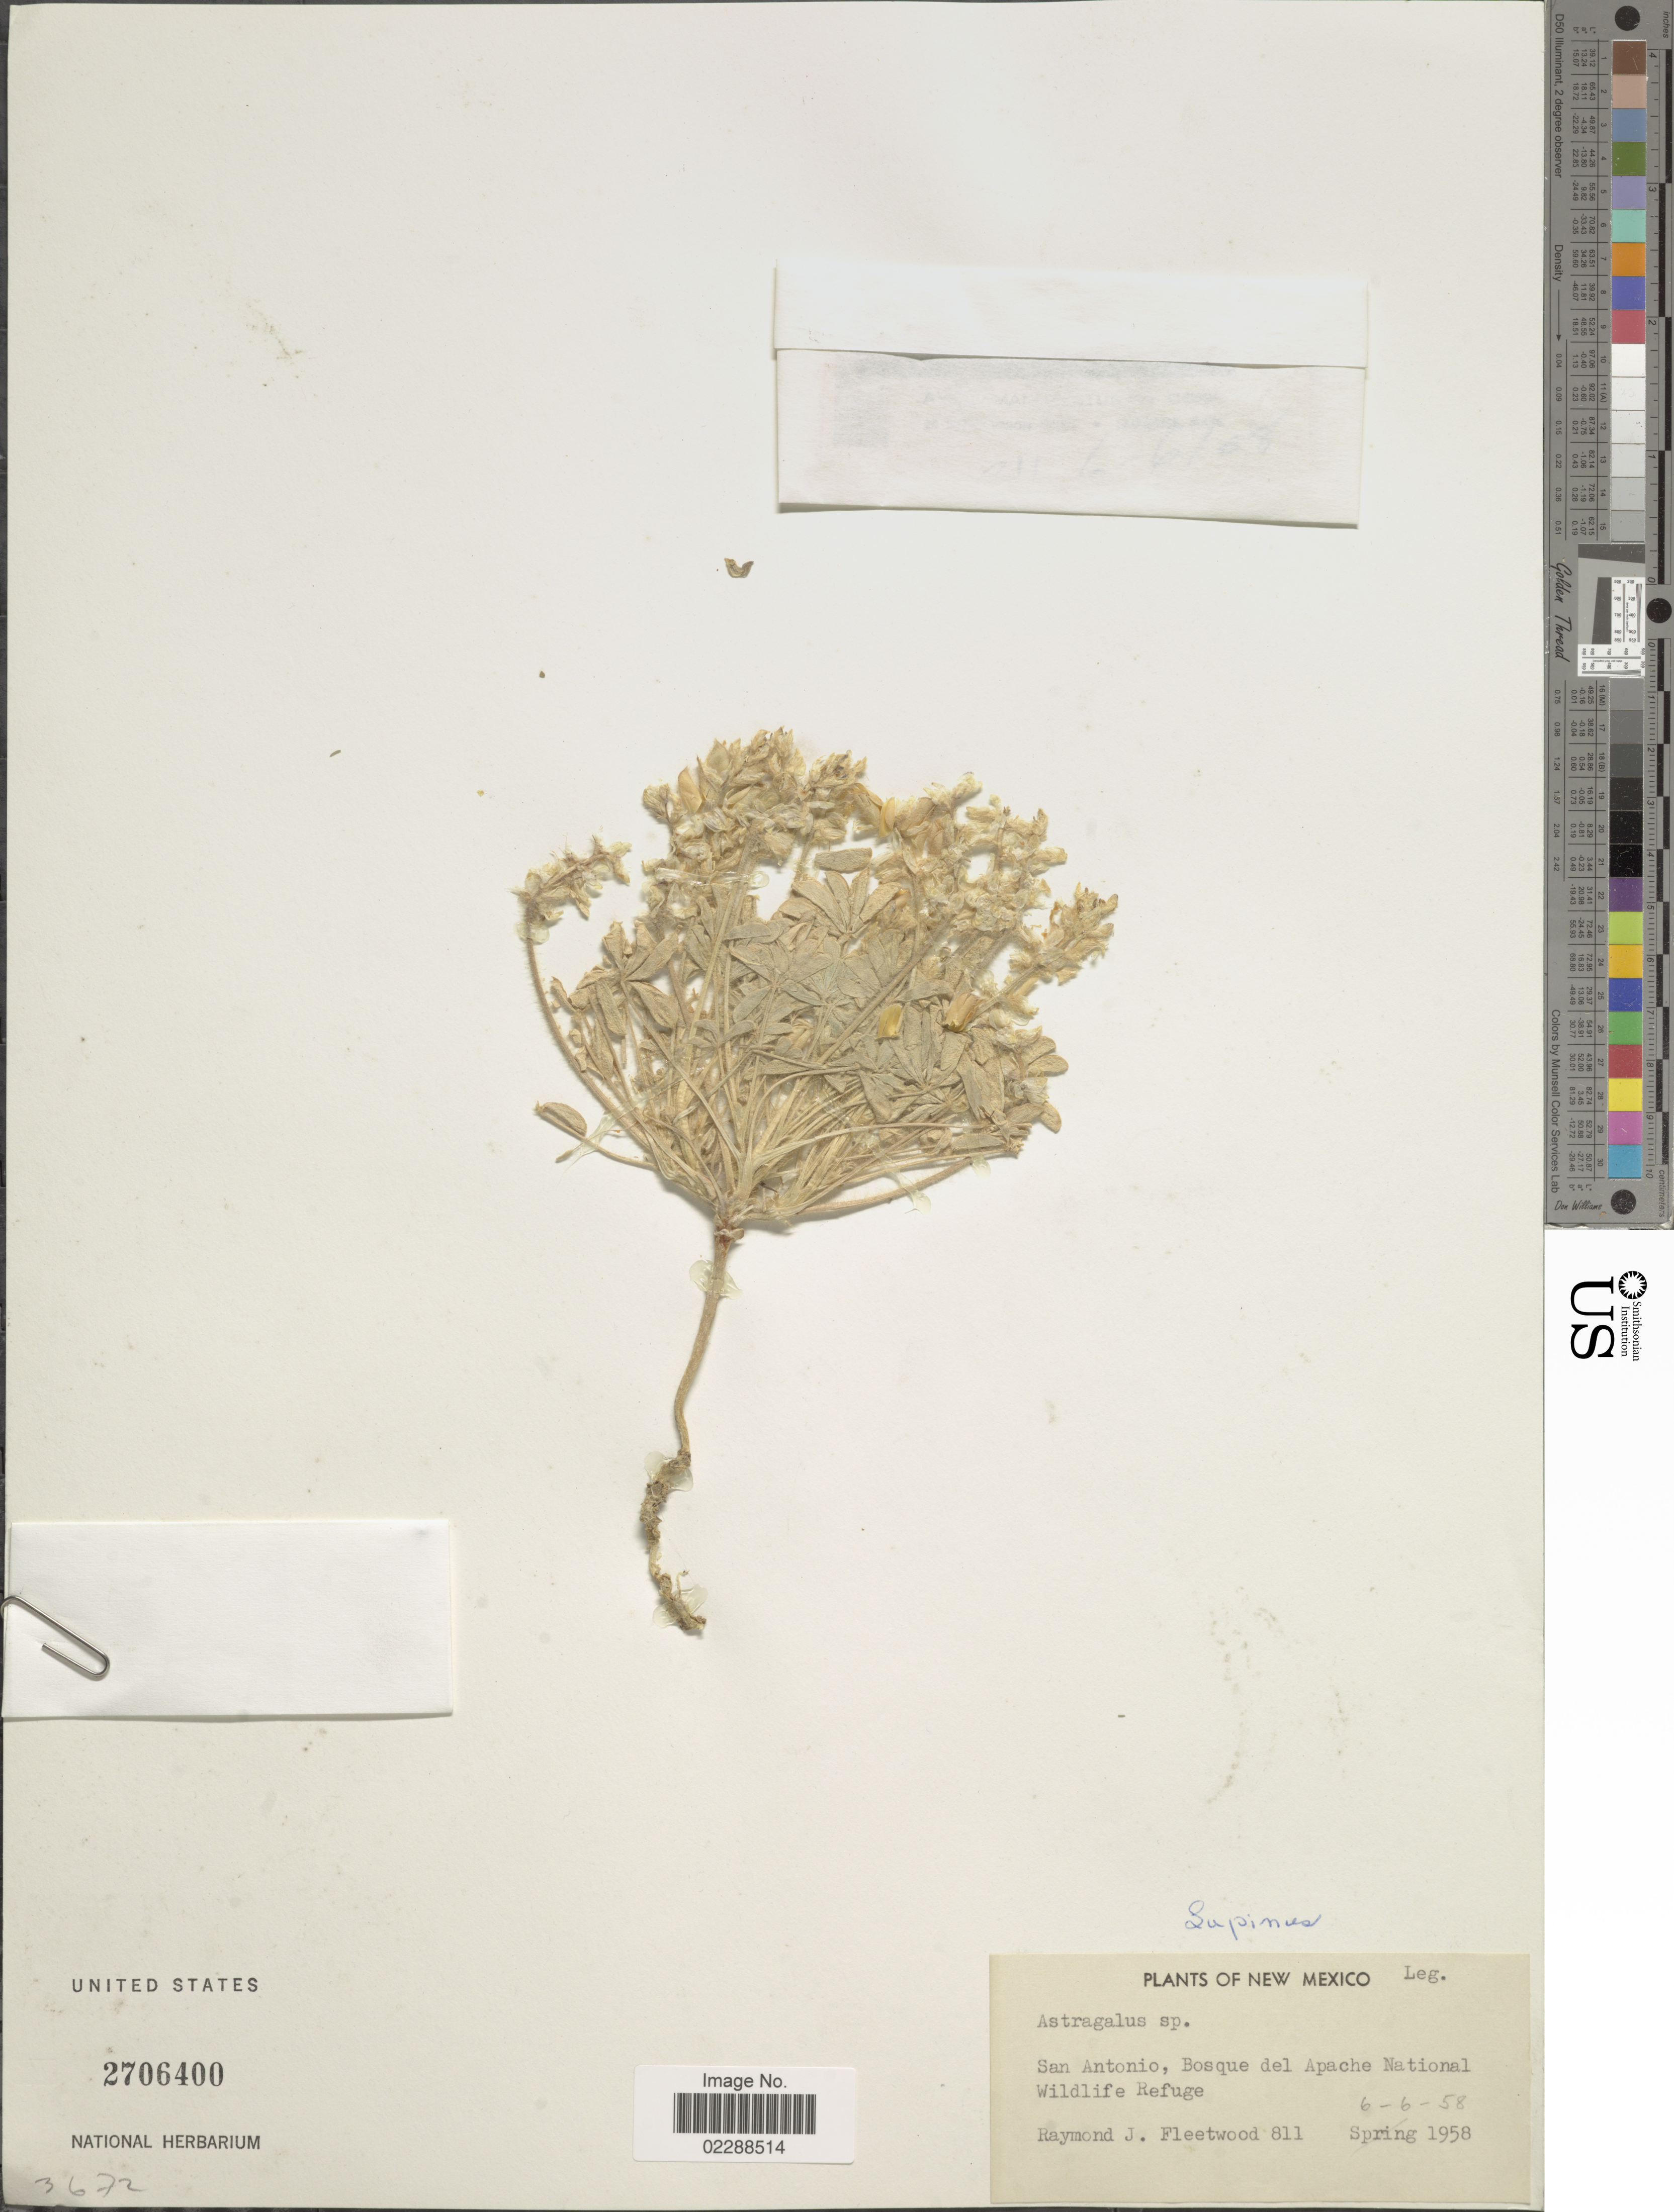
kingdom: Plantae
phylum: Tracheophyta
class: Magnoliopsida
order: Fabales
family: Fabaceae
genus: Lupinus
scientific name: Lupinus sp.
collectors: R. J. Fleetwood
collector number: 811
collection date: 1958-06-06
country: United States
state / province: New Mexico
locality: San Antonio, Bosque del Apache National Wildlife Refuge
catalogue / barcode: US 2706400